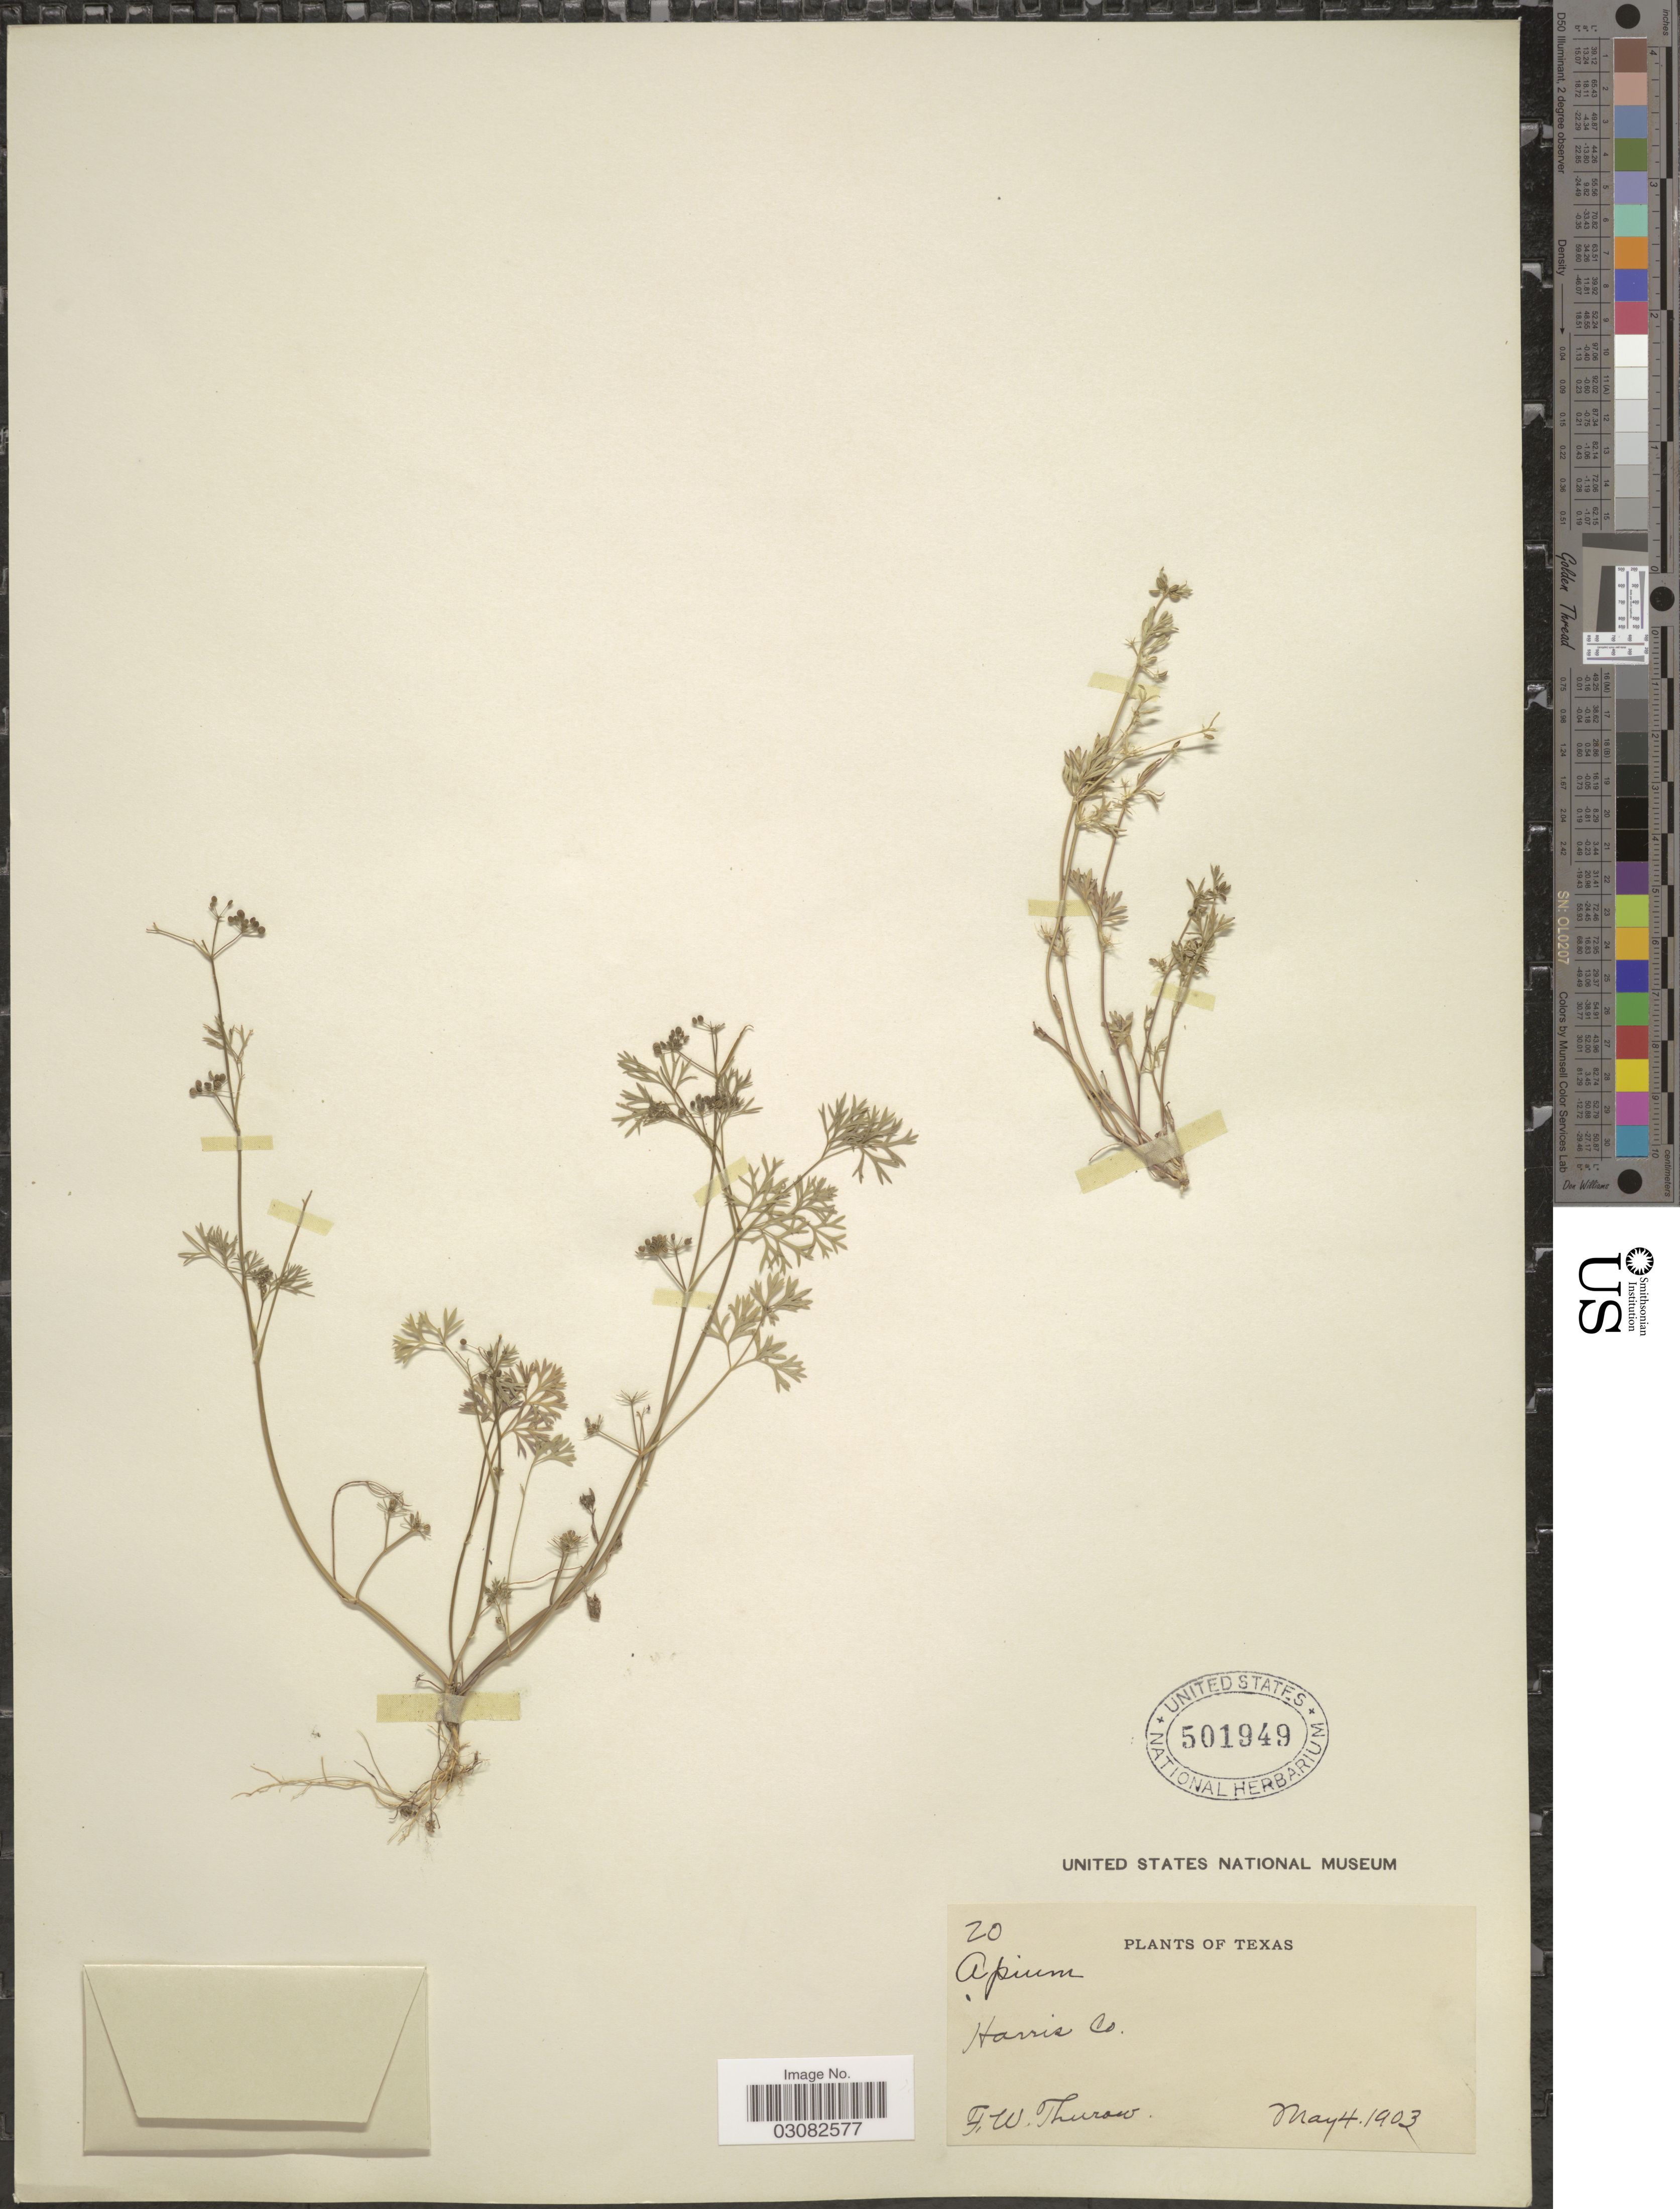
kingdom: Plantae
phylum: Tracheophyta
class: Magnoliopsida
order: Apiales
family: Apiaceae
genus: Apium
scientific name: Apium ammi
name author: (Jacq.) Urb.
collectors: F. W. Thurow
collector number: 20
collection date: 1903-05-04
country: United States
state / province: Texas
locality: Harris Co.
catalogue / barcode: US 501949